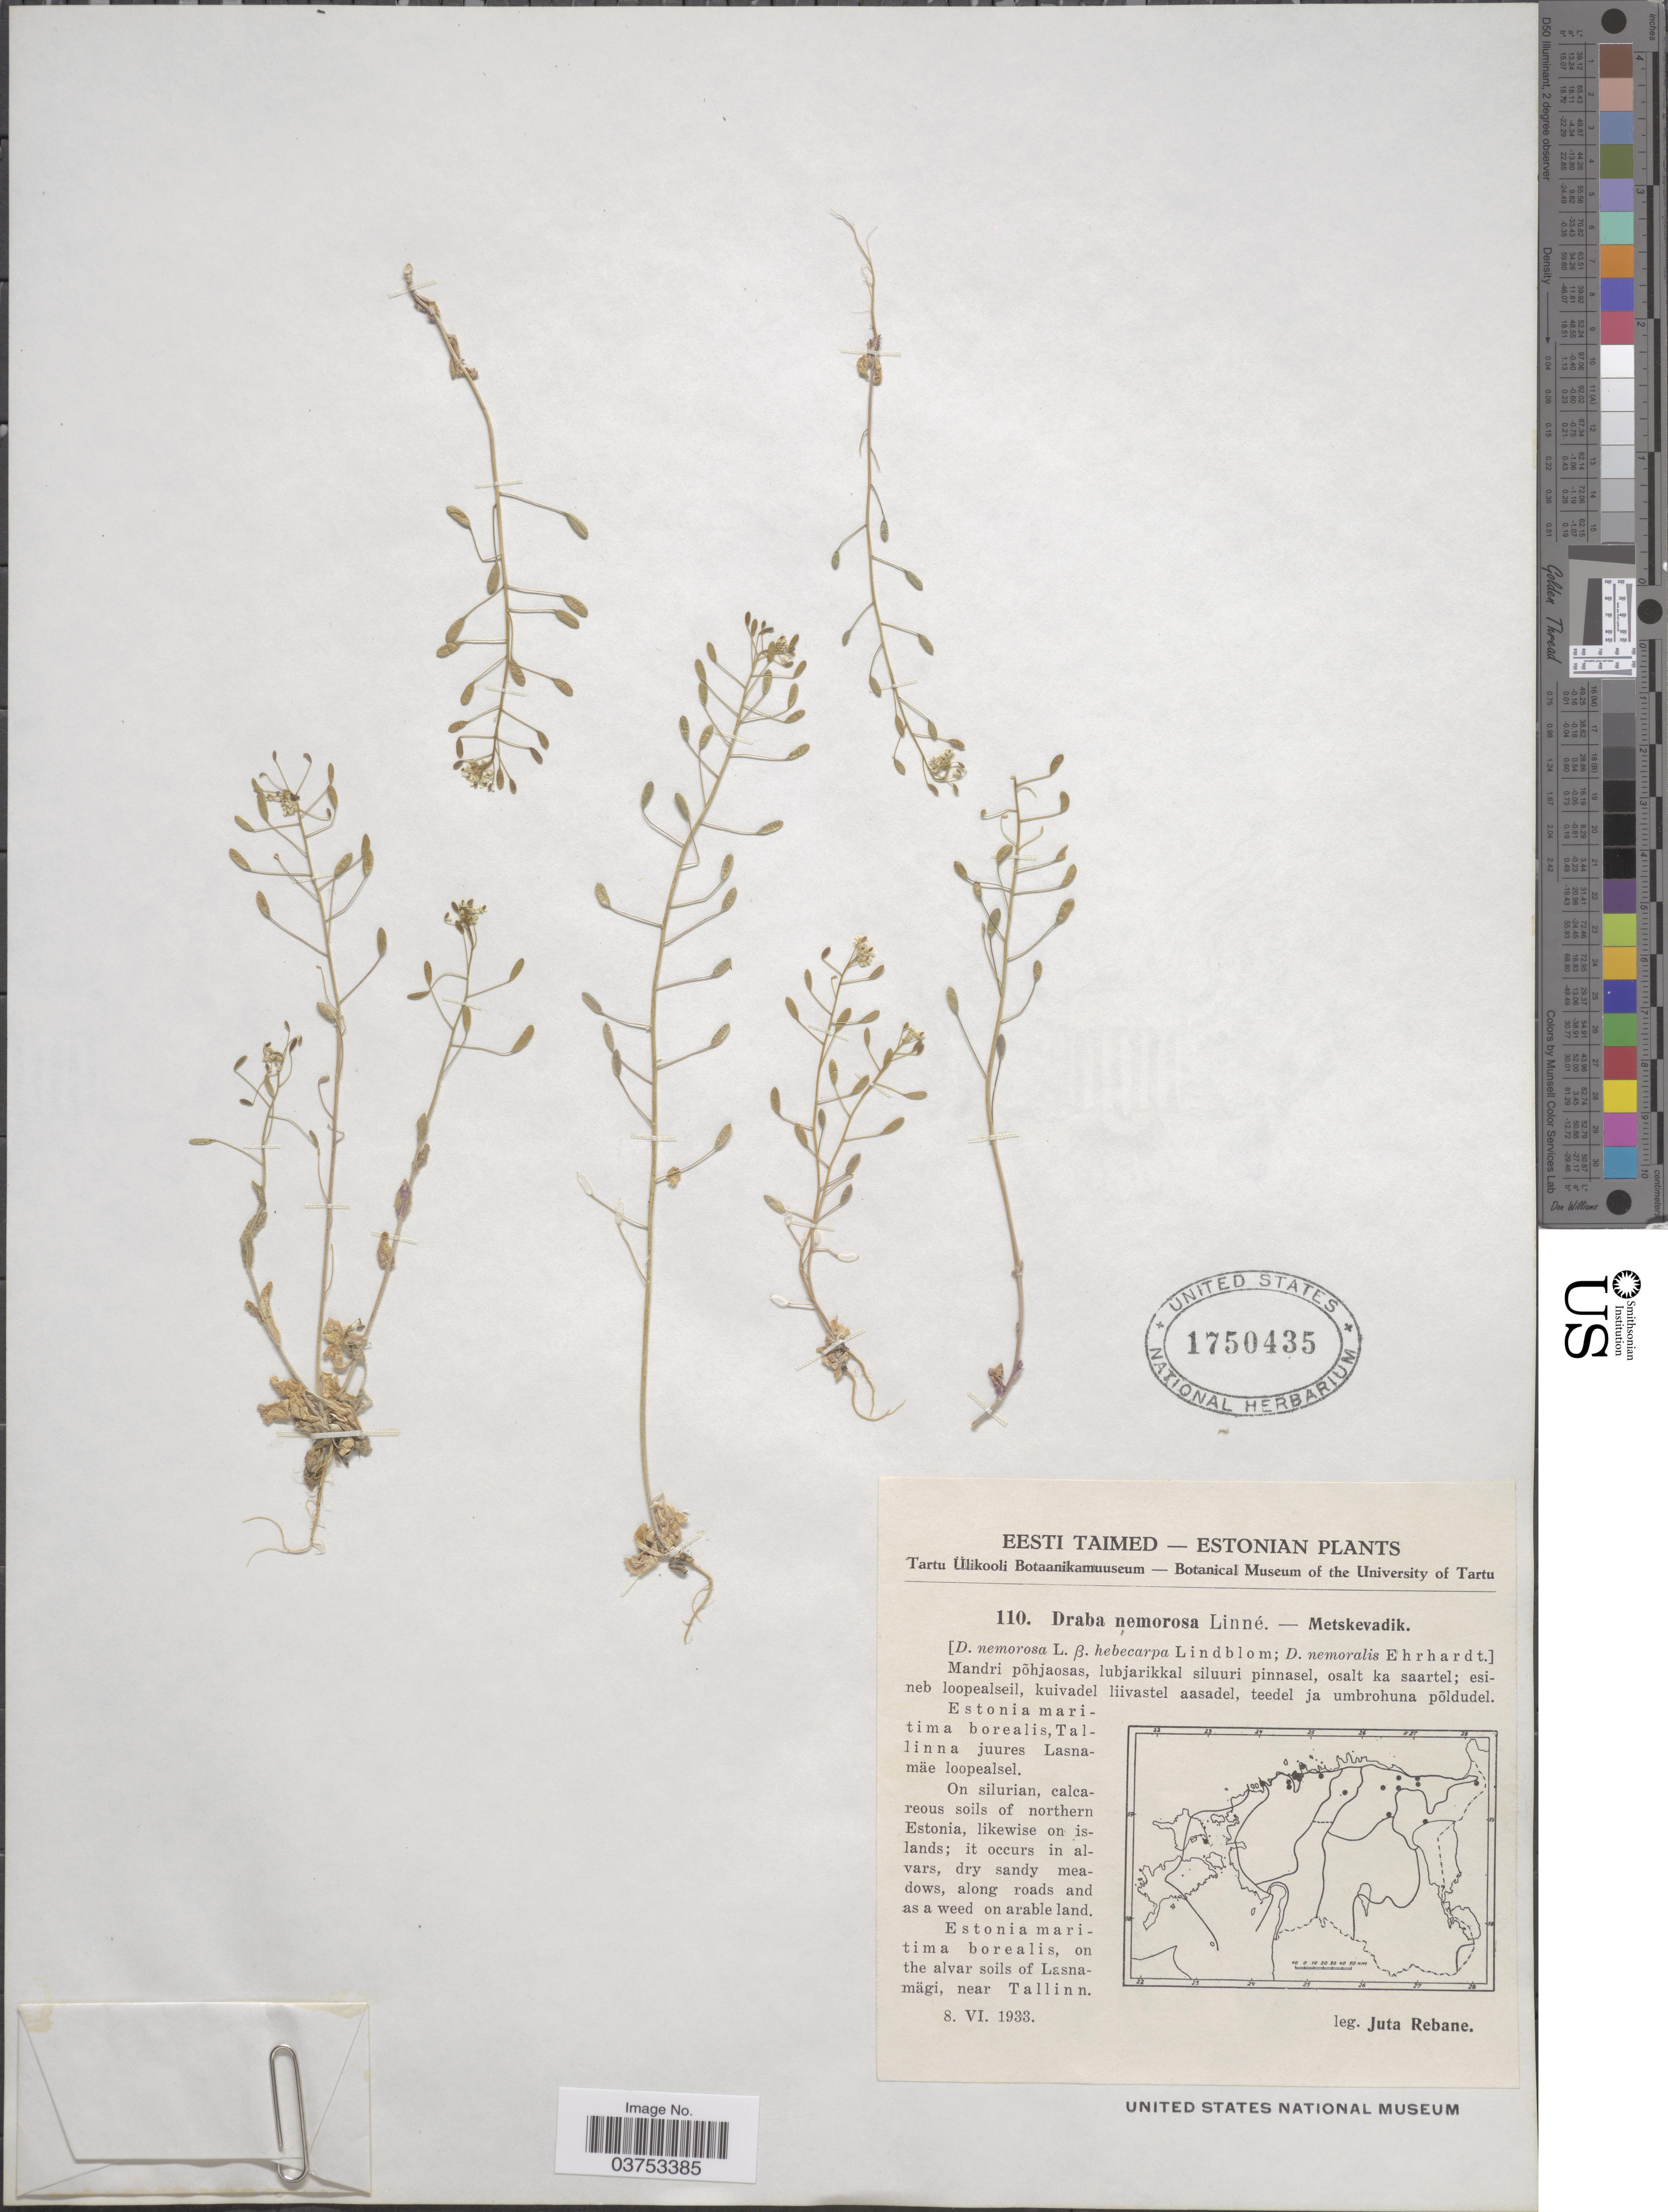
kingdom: Plantae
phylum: Tracheophyta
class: Magnoliopsida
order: Brassicales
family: Brassicaceae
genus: Draba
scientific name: Draba nemorosa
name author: L.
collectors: J. Rebane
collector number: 110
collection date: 1933-06-08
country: Estonia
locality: Estonia maritima borealis, on the alvar soils of Lasnamägi, near Tallinn.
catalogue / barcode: US 1750435